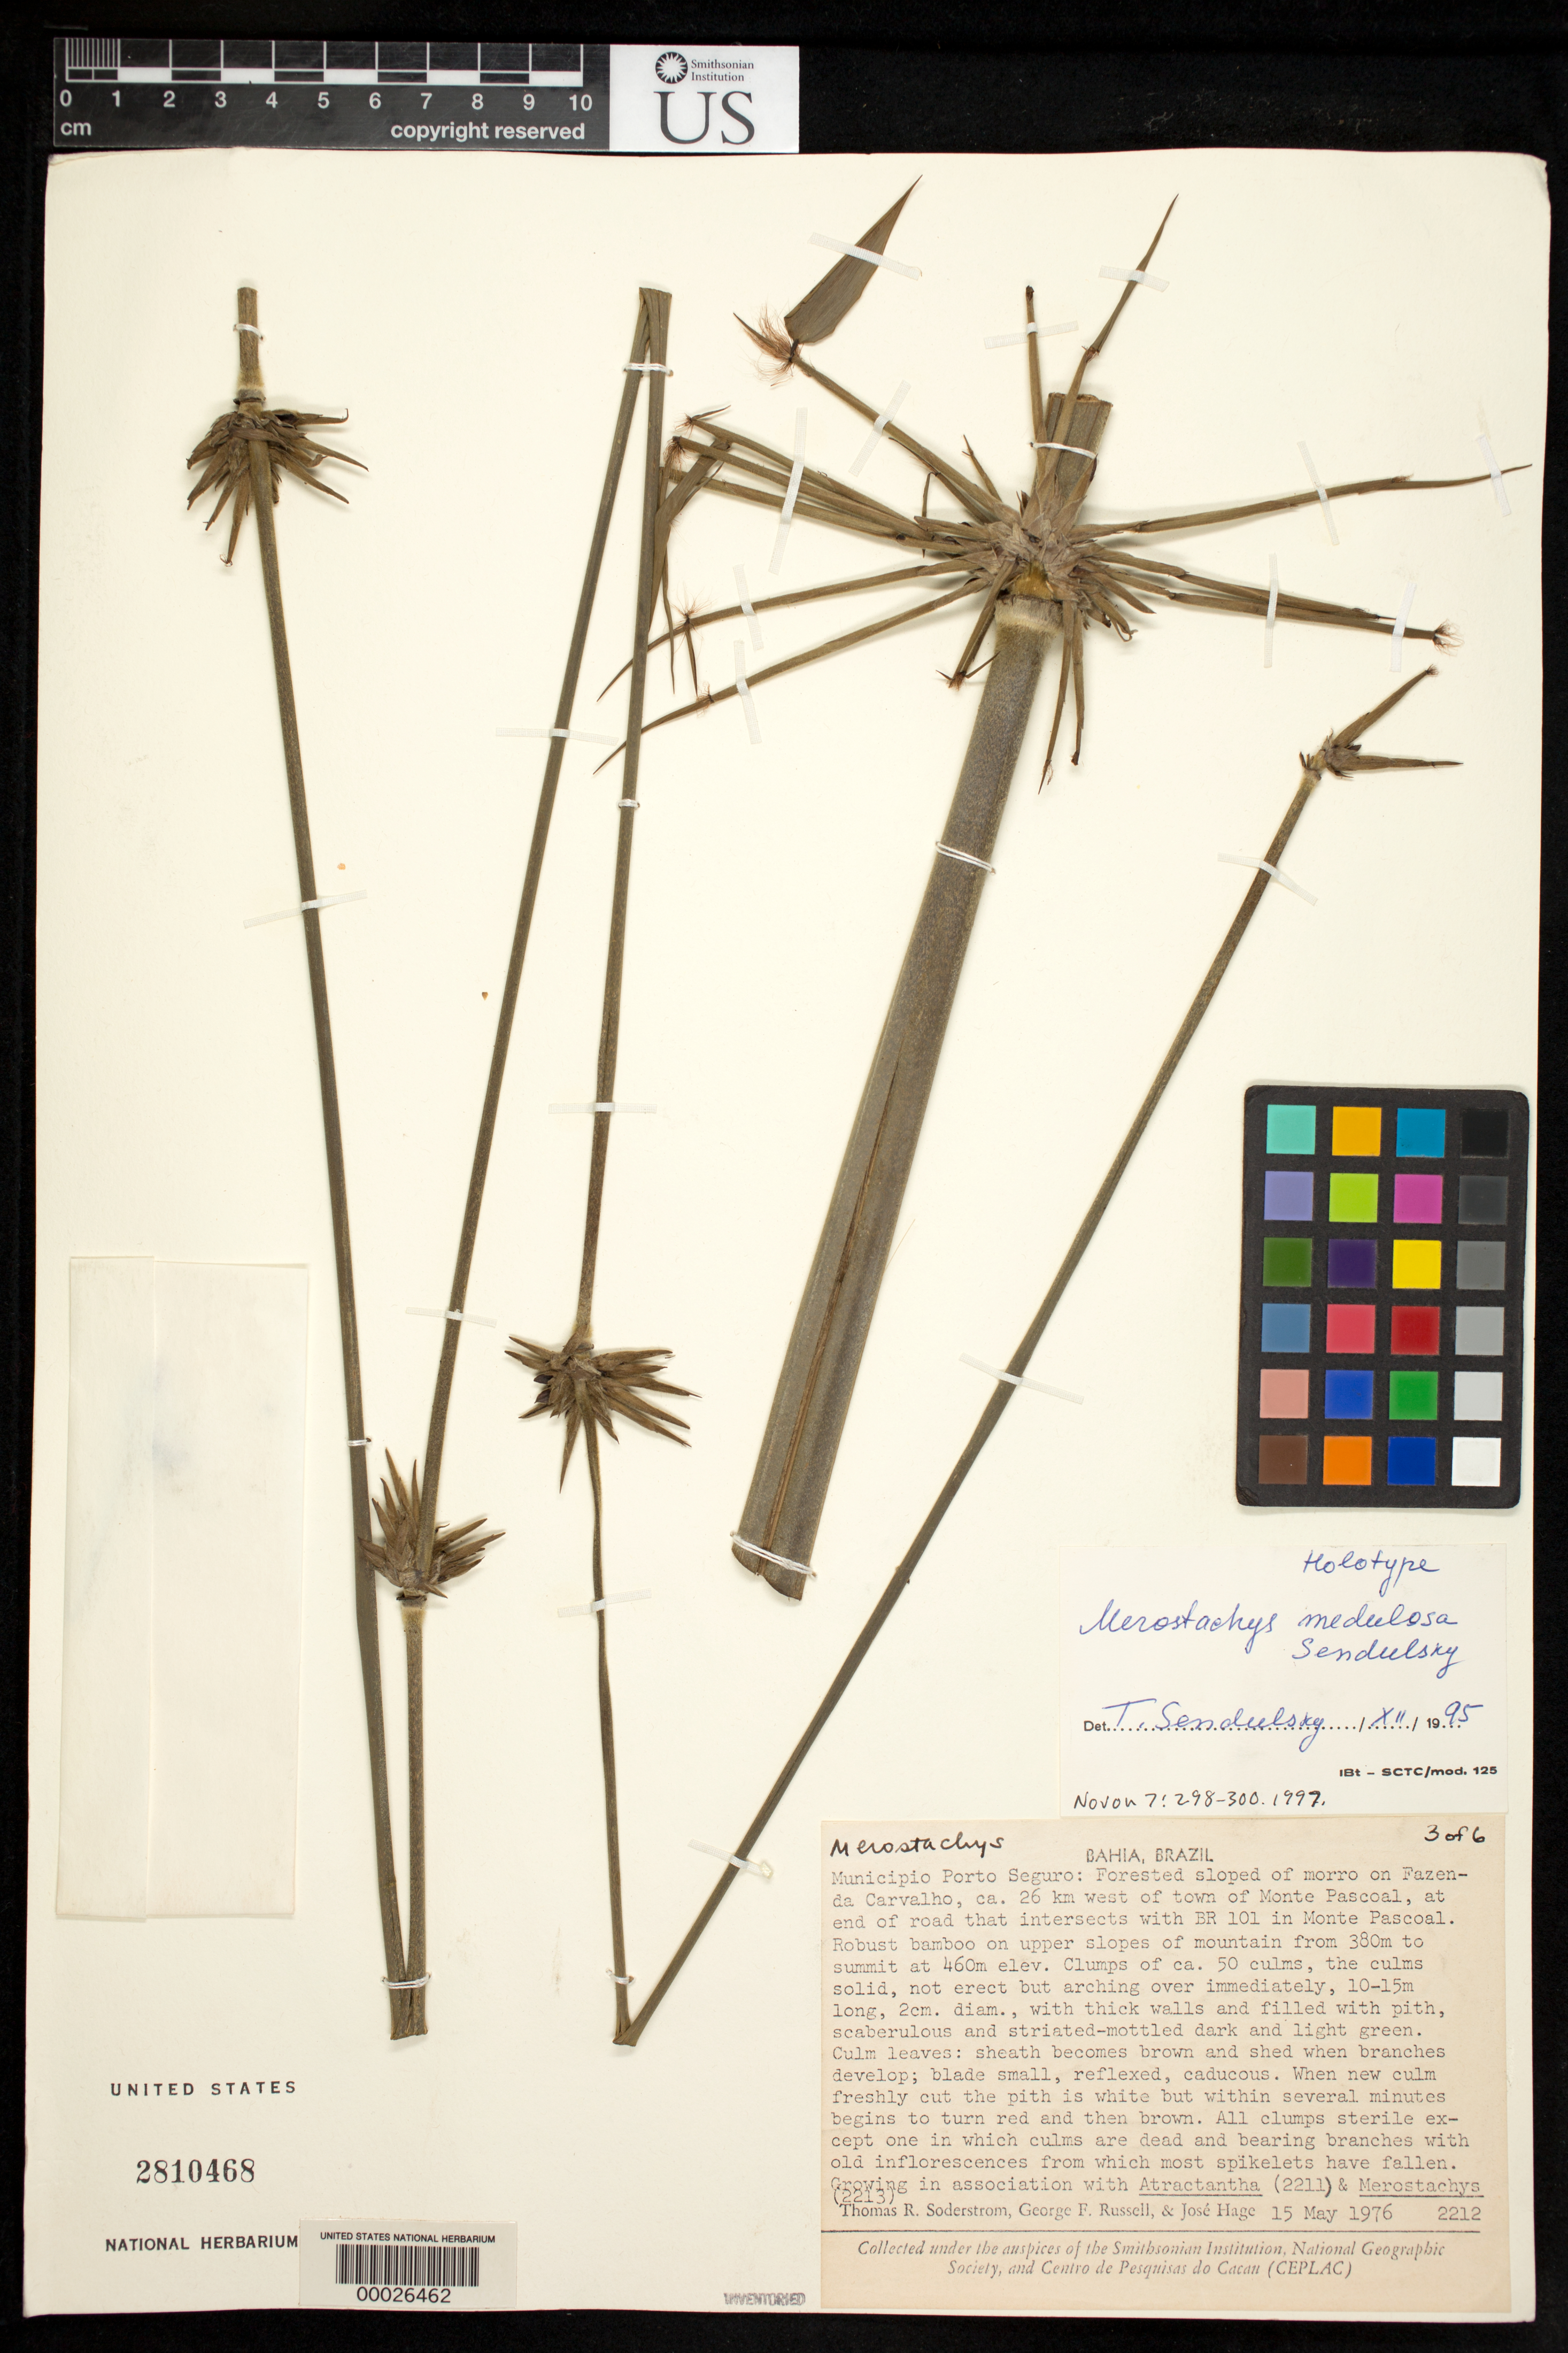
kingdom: Plantae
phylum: Tracheophyta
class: Liliopsida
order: Poales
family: Poaceae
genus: Merostachys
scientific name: Merostachys medullosa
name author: Send.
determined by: Sendulsky, T.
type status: Holotype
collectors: T. R. Soderstrom, G. Russell & J. Hage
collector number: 2212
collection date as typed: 15 May 1976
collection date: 1976-05-15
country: Brazil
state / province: Bahia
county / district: Pôrto Seguro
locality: Fazenda carvalho, monte pascoal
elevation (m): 380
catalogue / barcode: US 2810468